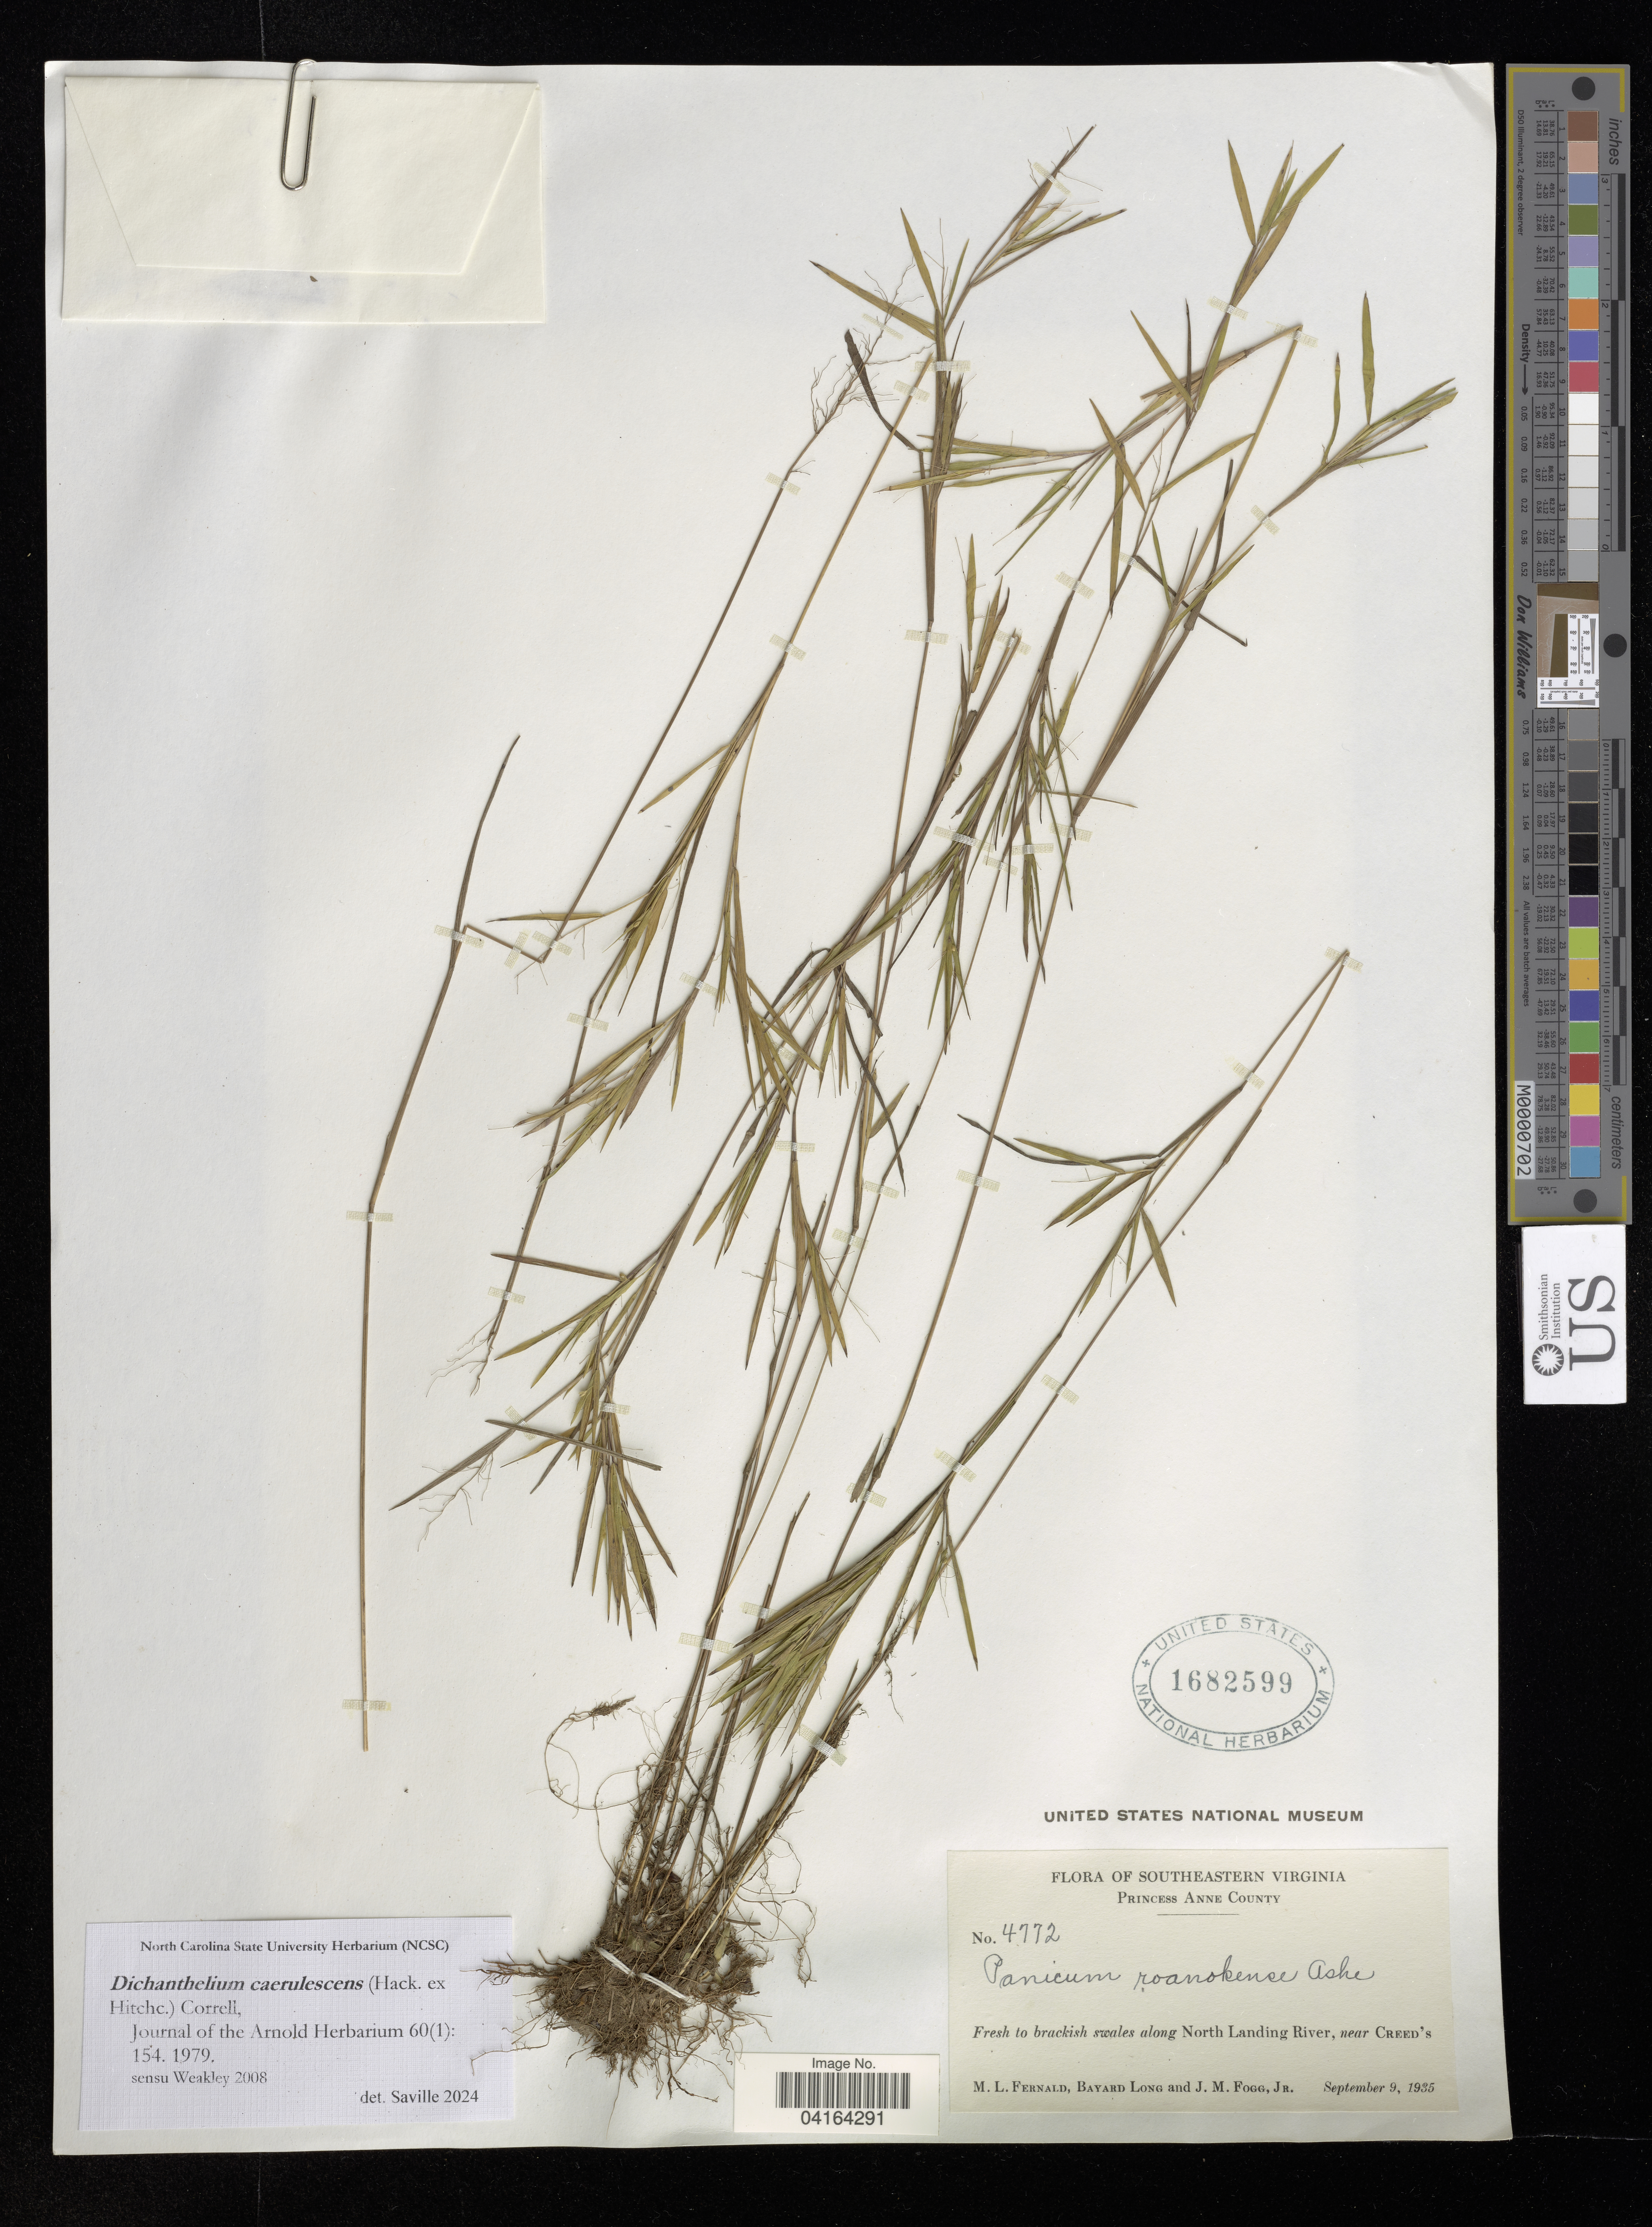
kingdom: Plantae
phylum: Tracheophyta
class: Liliopsida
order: Poales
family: Poaceae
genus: Dichanthelium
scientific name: Dichanthelium caerulescens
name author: (Hack. ex Hitchc.) Correll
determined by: Saville, A. C., (NCSC), North Carolina State University (UNITED STATES)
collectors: M. L. Fernald, B. Long & J. Fogg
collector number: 4772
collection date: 1935-09-09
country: United States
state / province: Virginia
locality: Southeastern Virginia. Princess Anne County. Along North Landing River, near Creed's.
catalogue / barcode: US 1682599